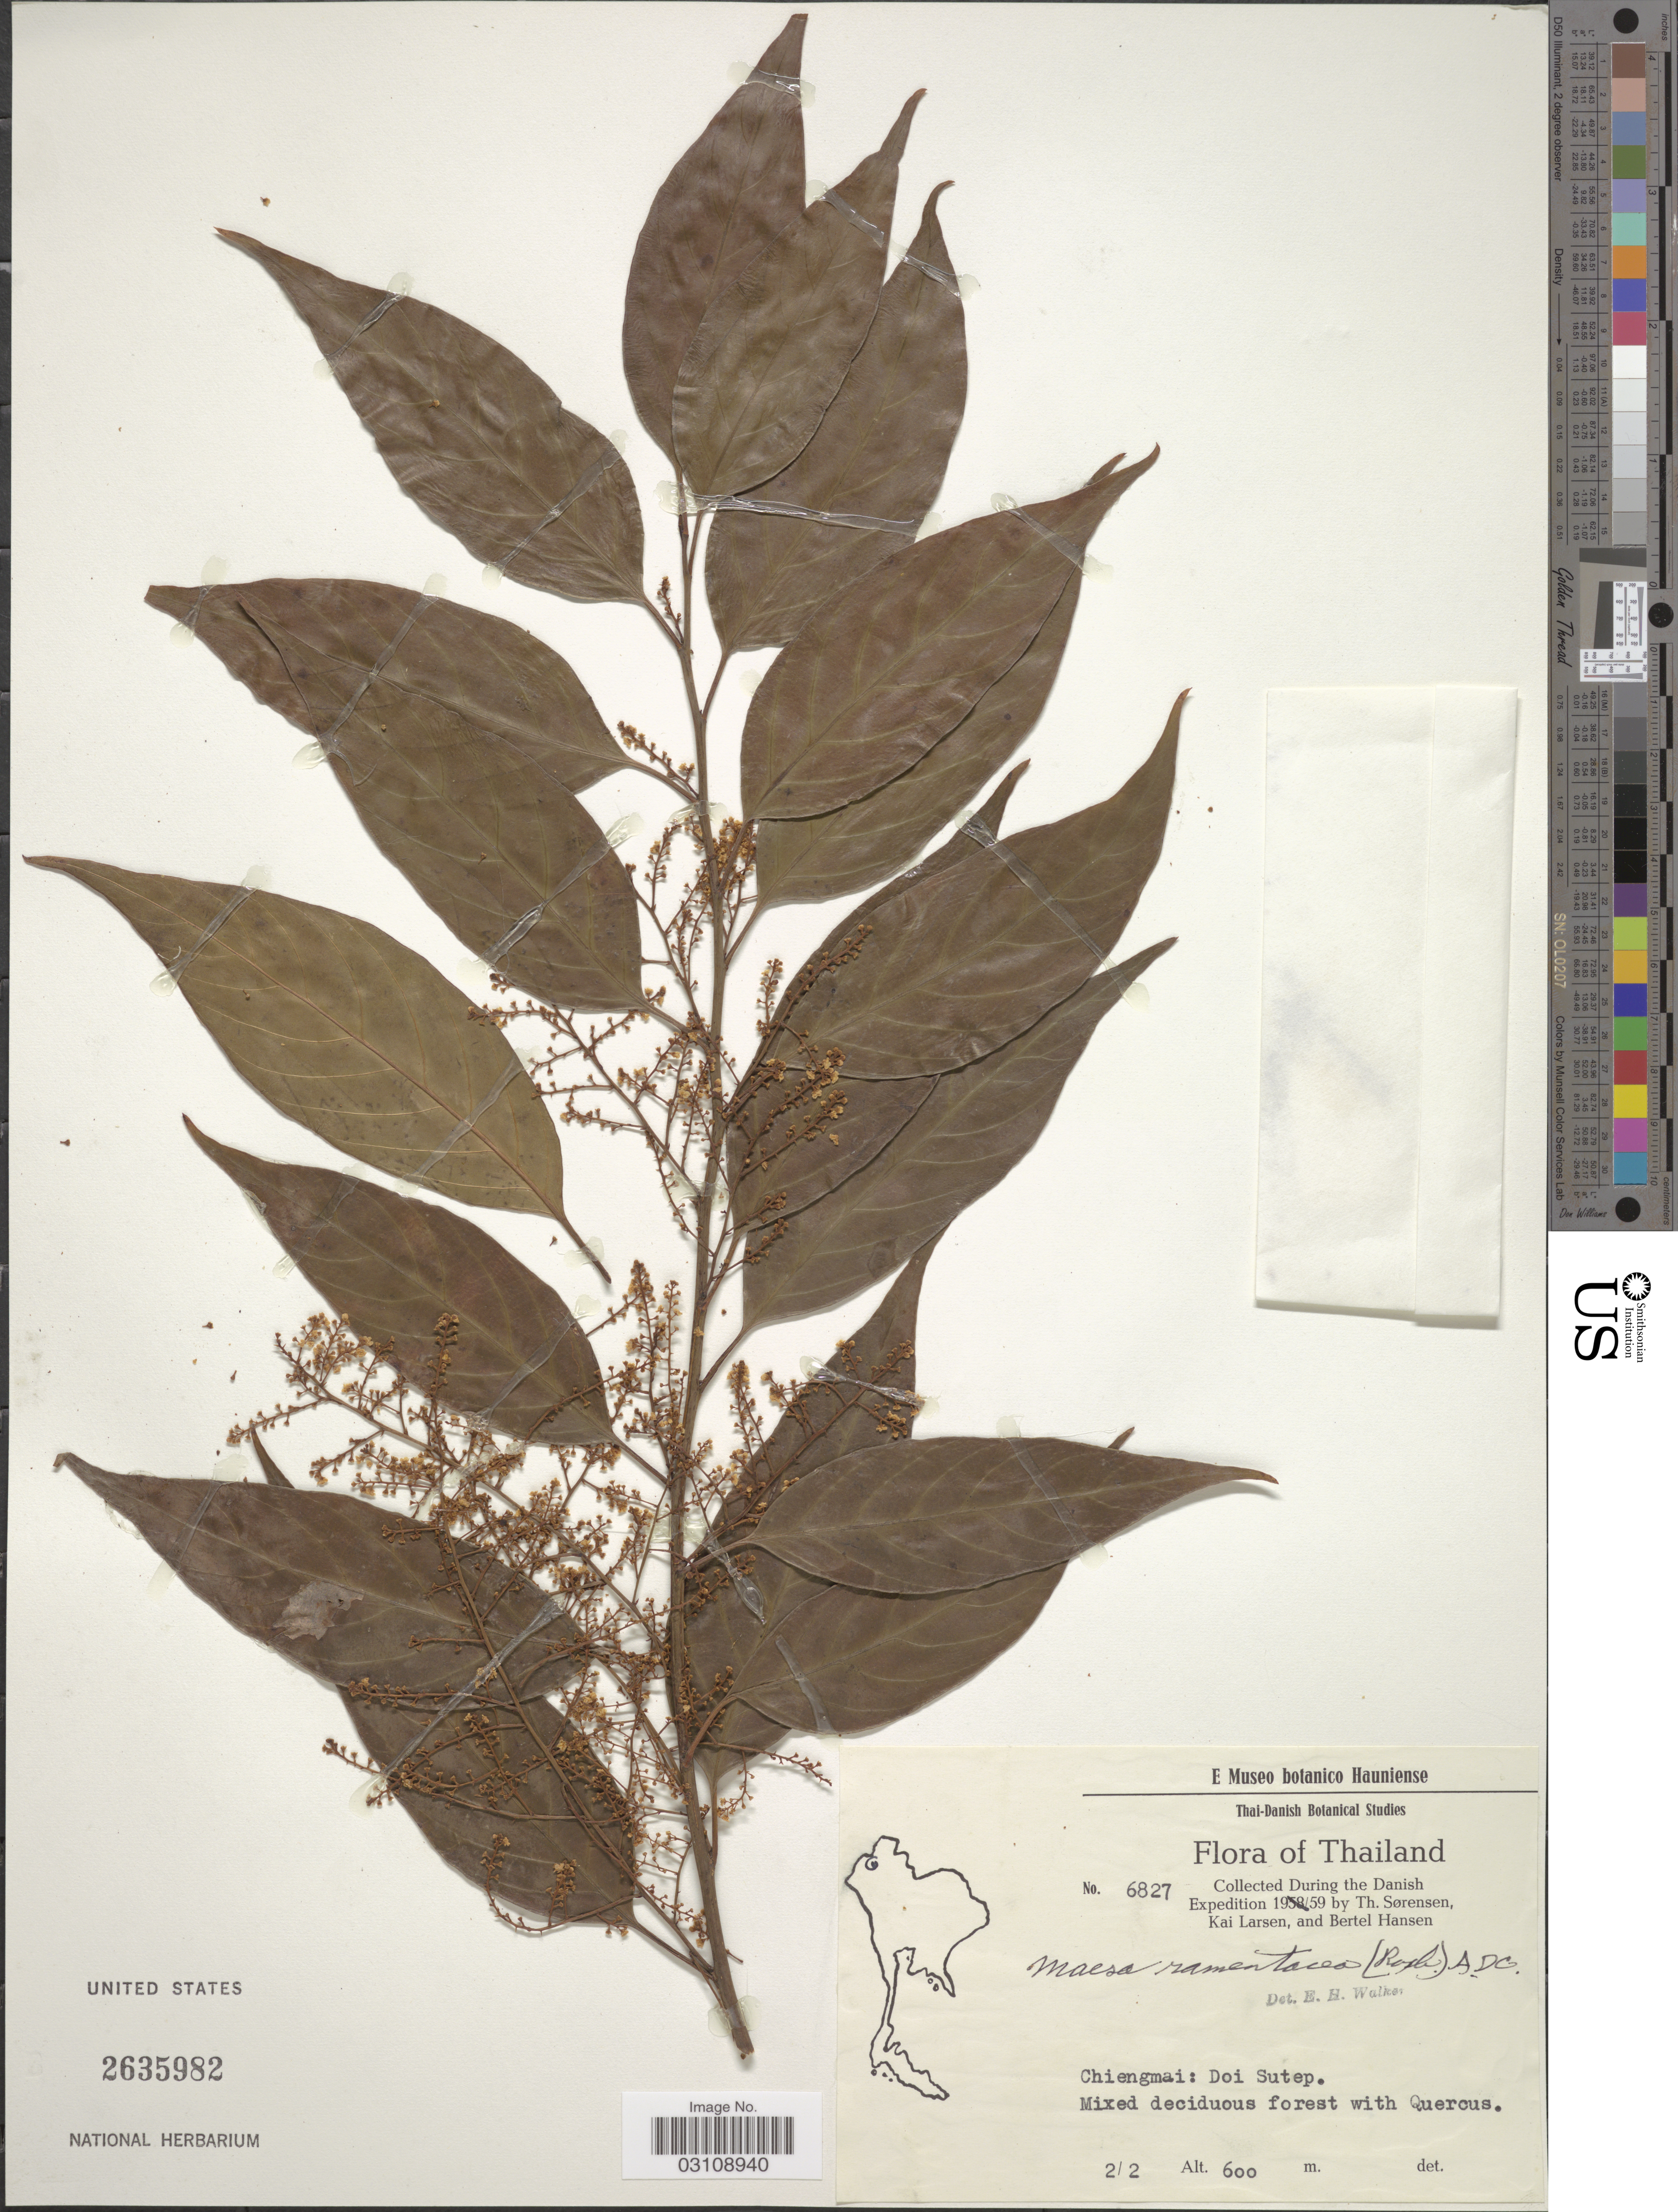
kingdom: Plantae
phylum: Tracheophyta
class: Magnoliopsida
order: Ericales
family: Primulaceae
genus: Maesa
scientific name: Maesa ramentacea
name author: (Roxb.) A. DC.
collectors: T. Sorensen, K. Larsen & B. Hansen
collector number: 6827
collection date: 1959-02-02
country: Thailand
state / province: Chiang Mai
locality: Chiengmai: Doi Sutep.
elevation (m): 600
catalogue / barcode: US 2635982